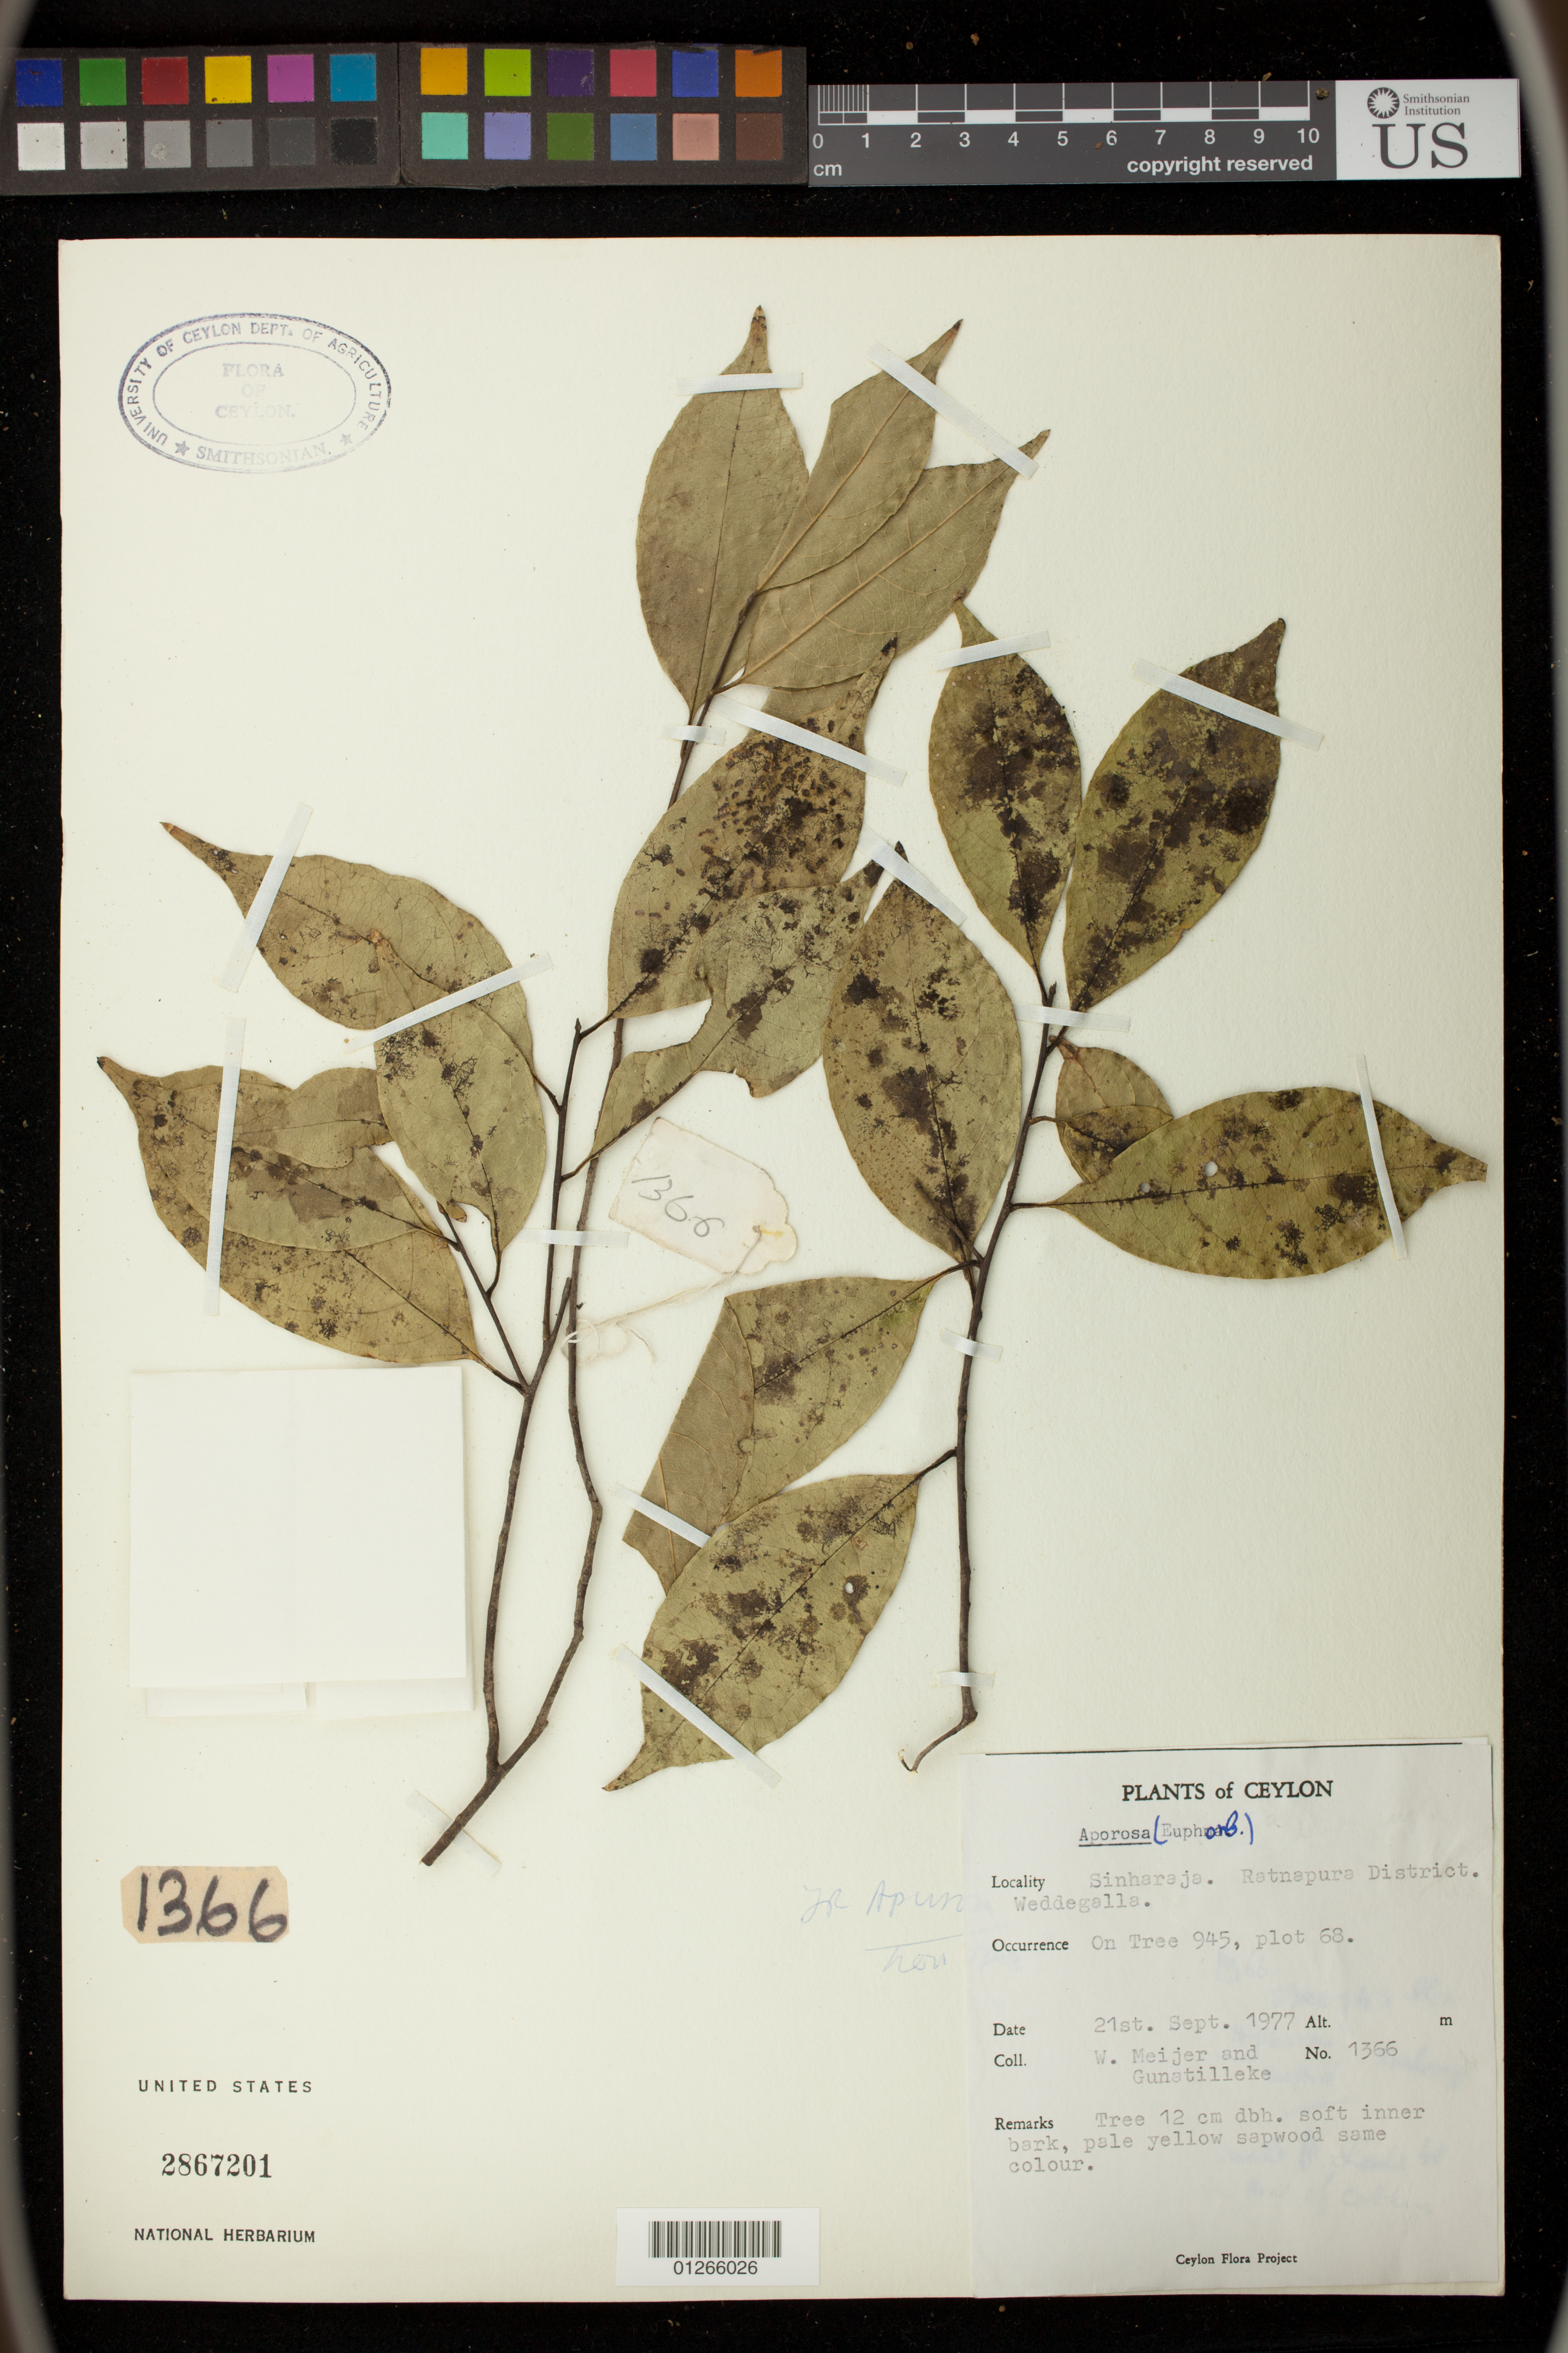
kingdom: Plantae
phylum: Tracheophyta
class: Magnoliopsida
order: Malpighiales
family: Phyllanthaceae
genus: Aporosa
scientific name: Aporosa sp.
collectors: W. Meijer & -- Gunatilleke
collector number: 1366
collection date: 1977-09-21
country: Sri Lanka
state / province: Sabaragamuwa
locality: Sinharaja. Ratnapura District. Weddegalla.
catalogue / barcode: US 2867201